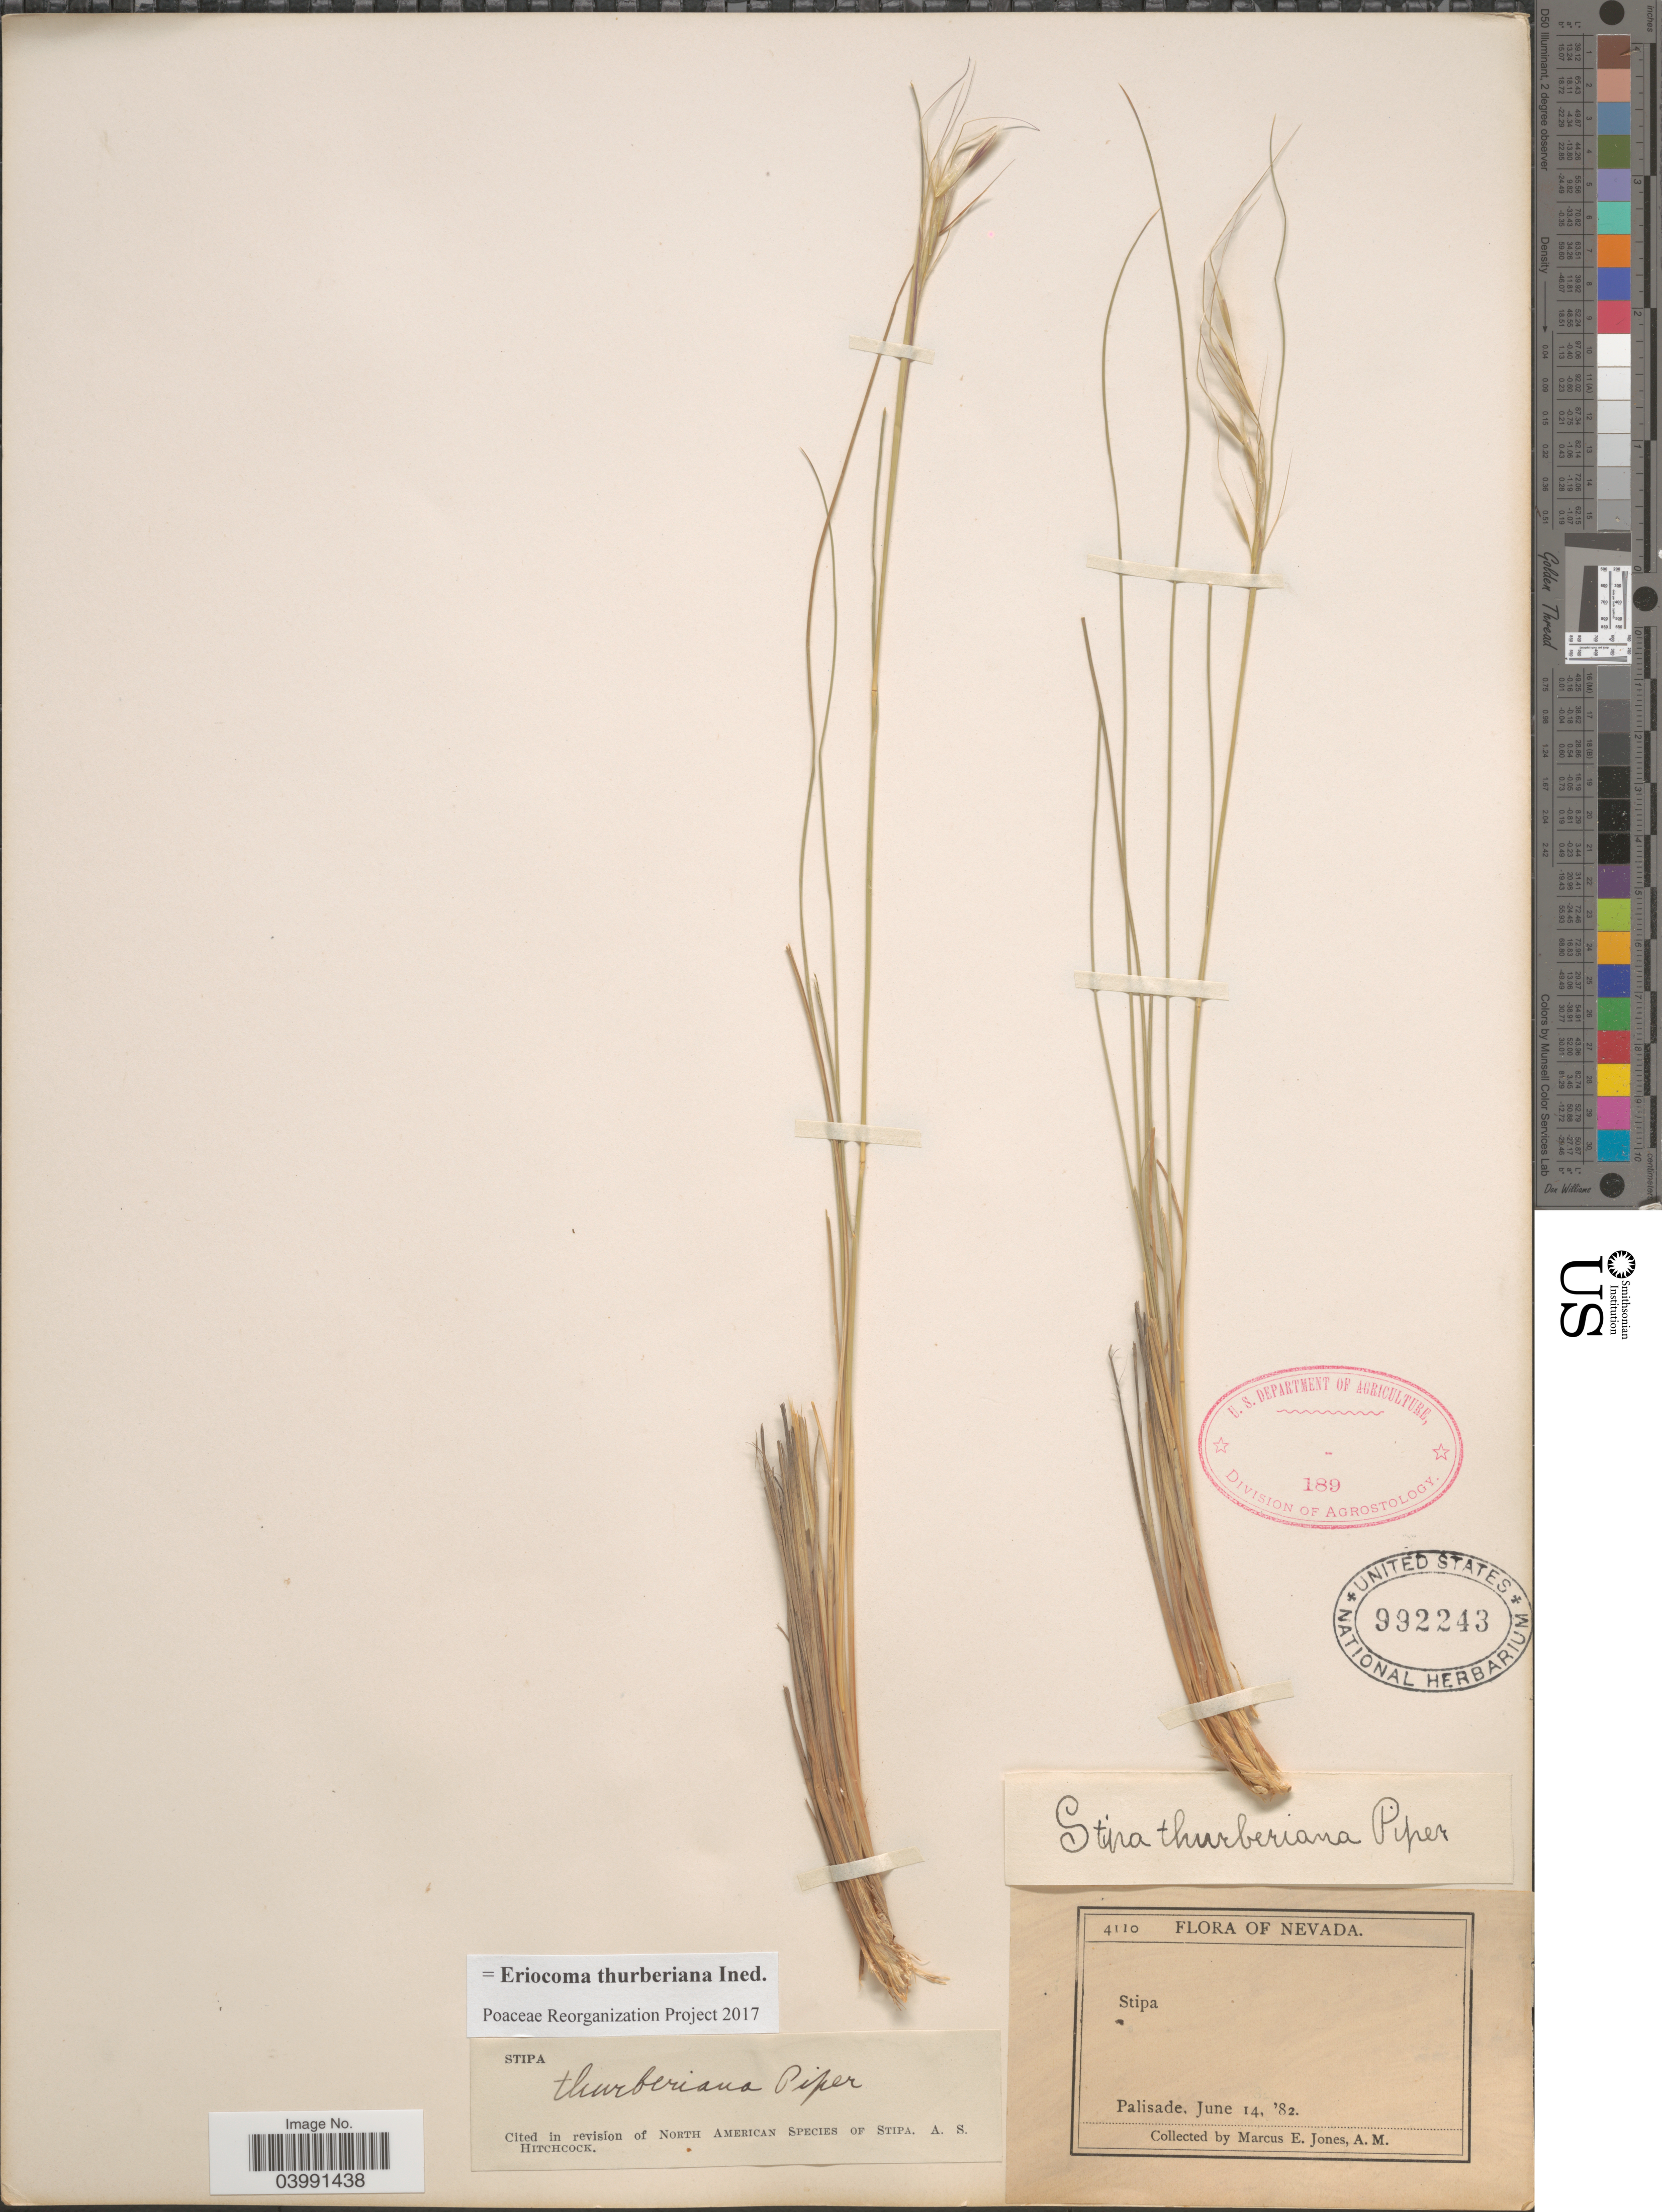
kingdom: Plantae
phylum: Tracheophyta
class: Liliopsida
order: Poales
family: Poaceae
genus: Eriocoma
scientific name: Eriocoma thurberiana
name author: (Piper) Romasch.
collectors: M. E. Jones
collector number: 4110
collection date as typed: Transcribed d/m/y: 14/6/82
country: United States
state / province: Nevada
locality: Palisade.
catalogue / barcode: US 992243